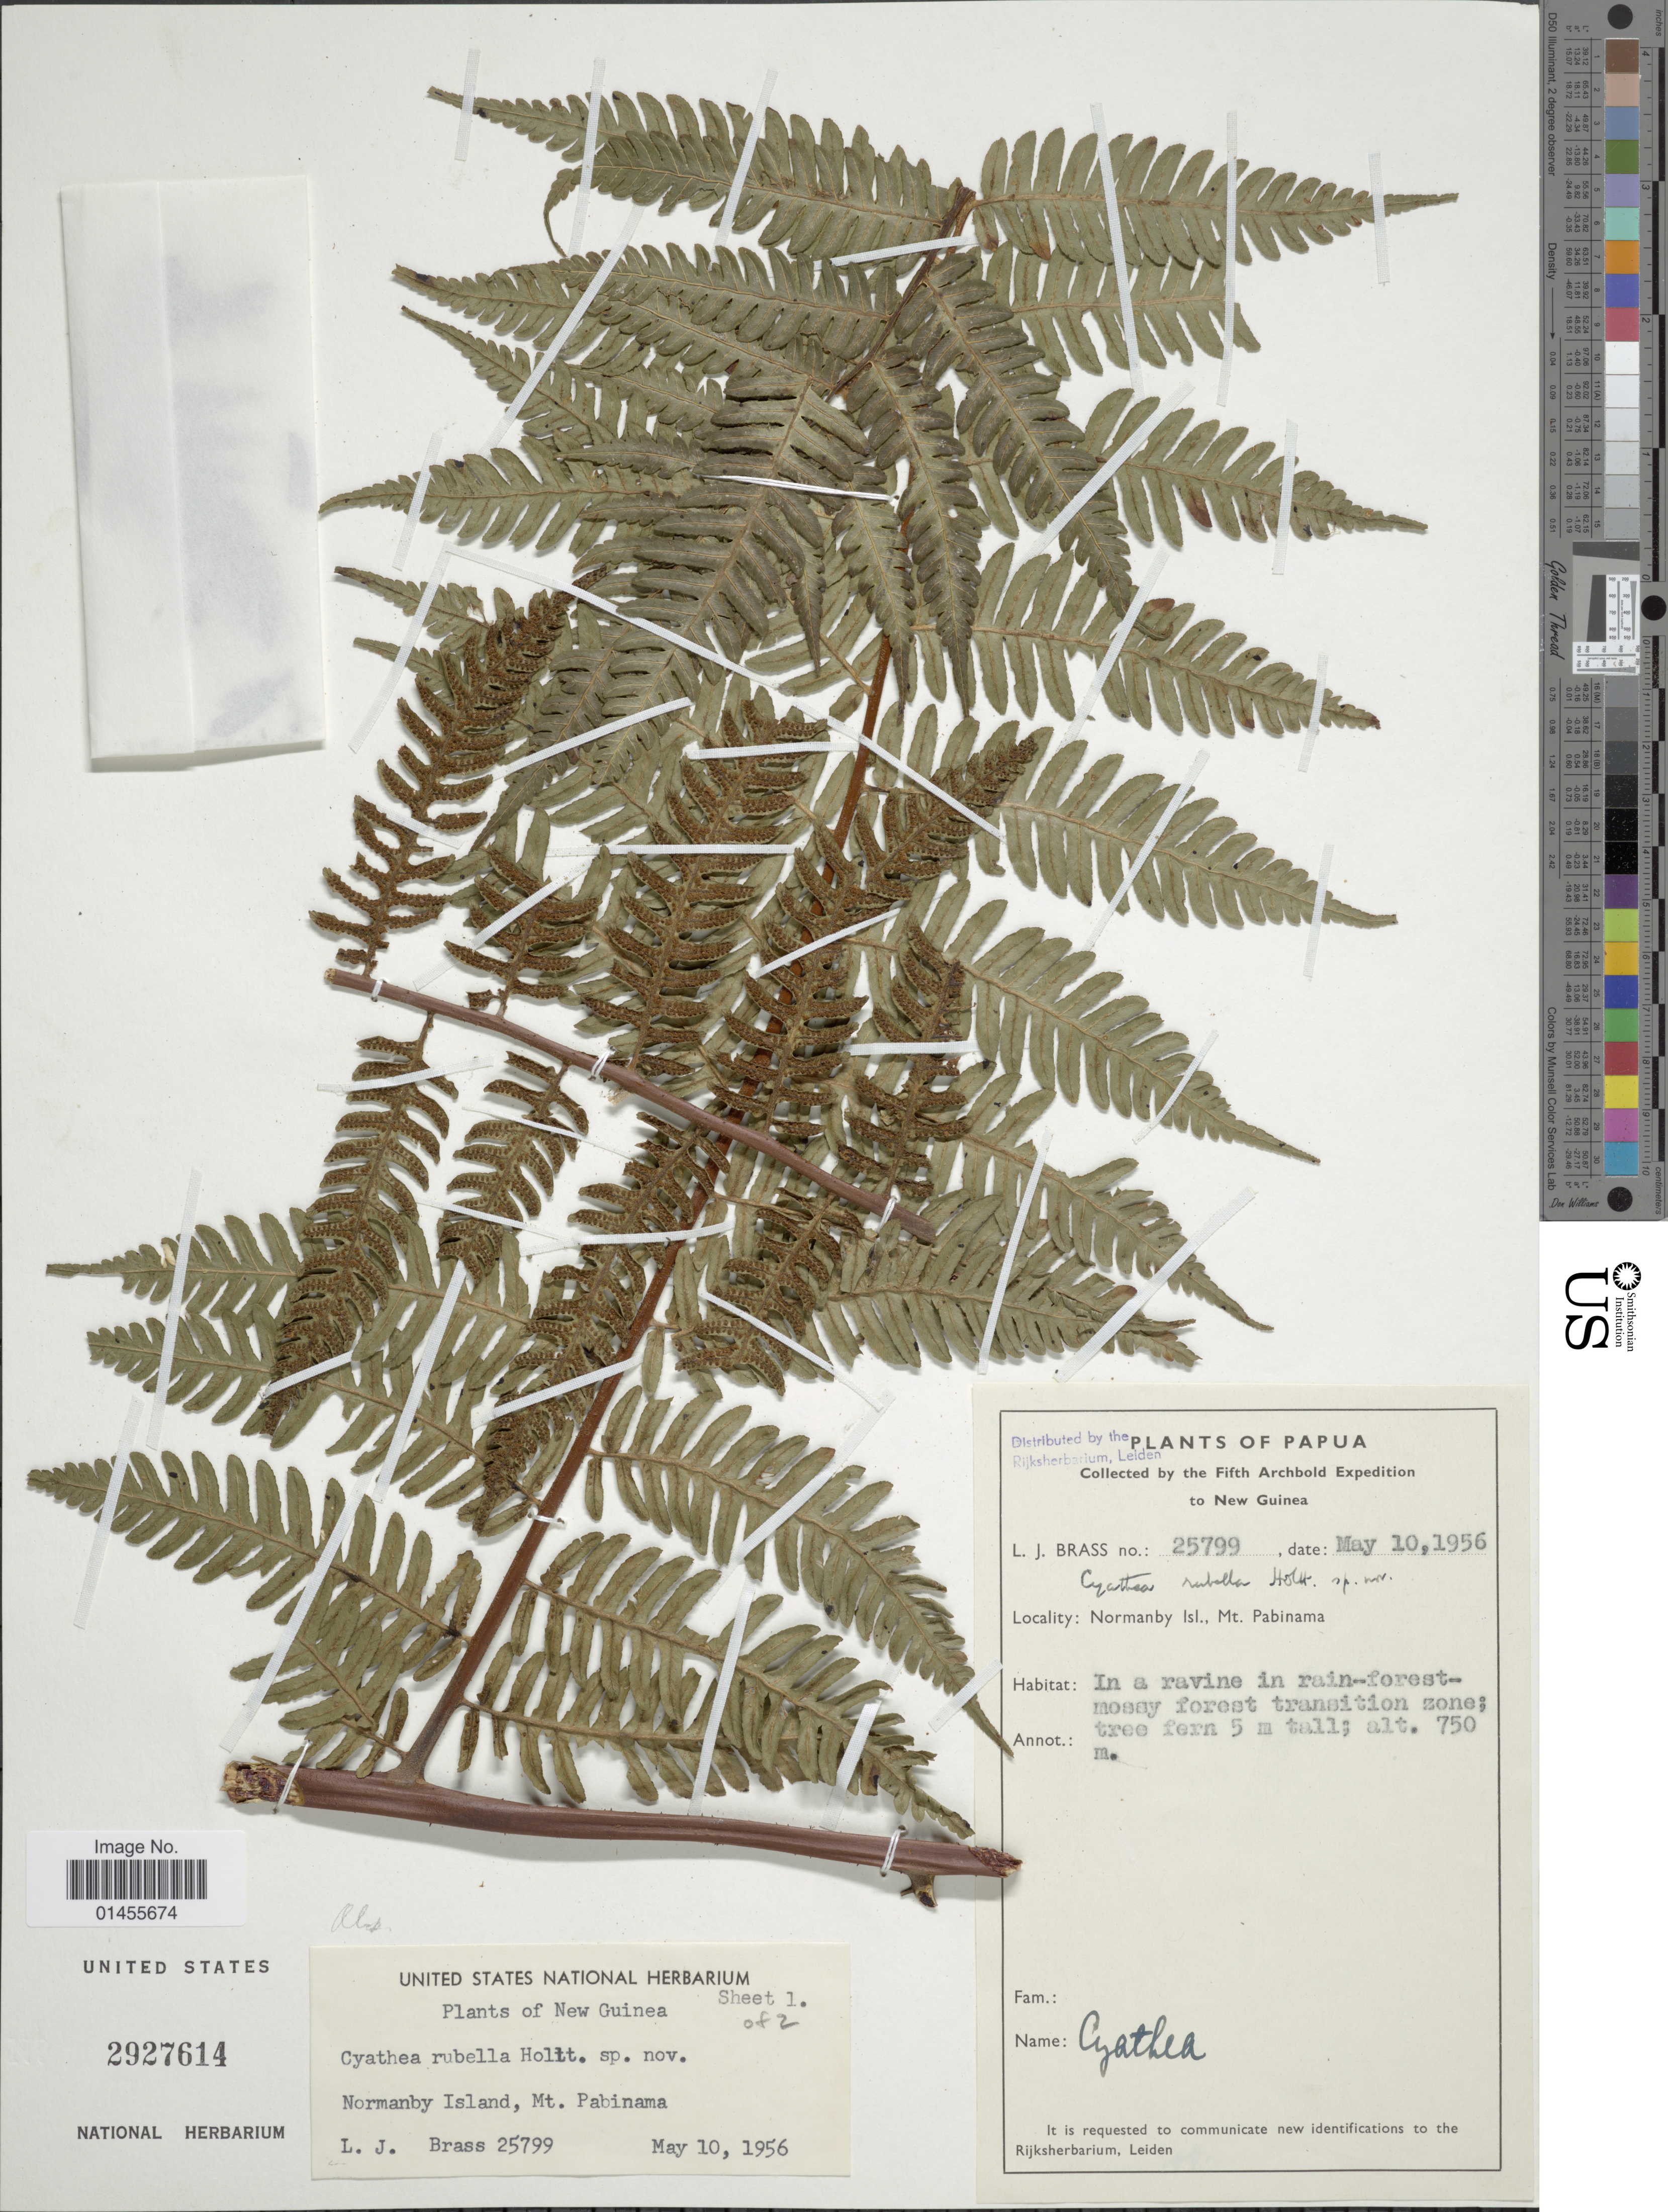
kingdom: Plantae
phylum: Tracheophyta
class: Polypodiopsida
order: Cyatheales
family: Cyatheaceae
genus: Alsophila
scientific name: Alsophila rubella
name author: (Holttum)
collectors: L. J. Brass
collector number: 25799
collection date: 1956-05-20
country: Papua New Guinea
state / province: Milne Bay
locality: Normanby Isl., Mt. Pabinama, New Guinea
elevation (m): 750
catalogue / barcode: US 2927614